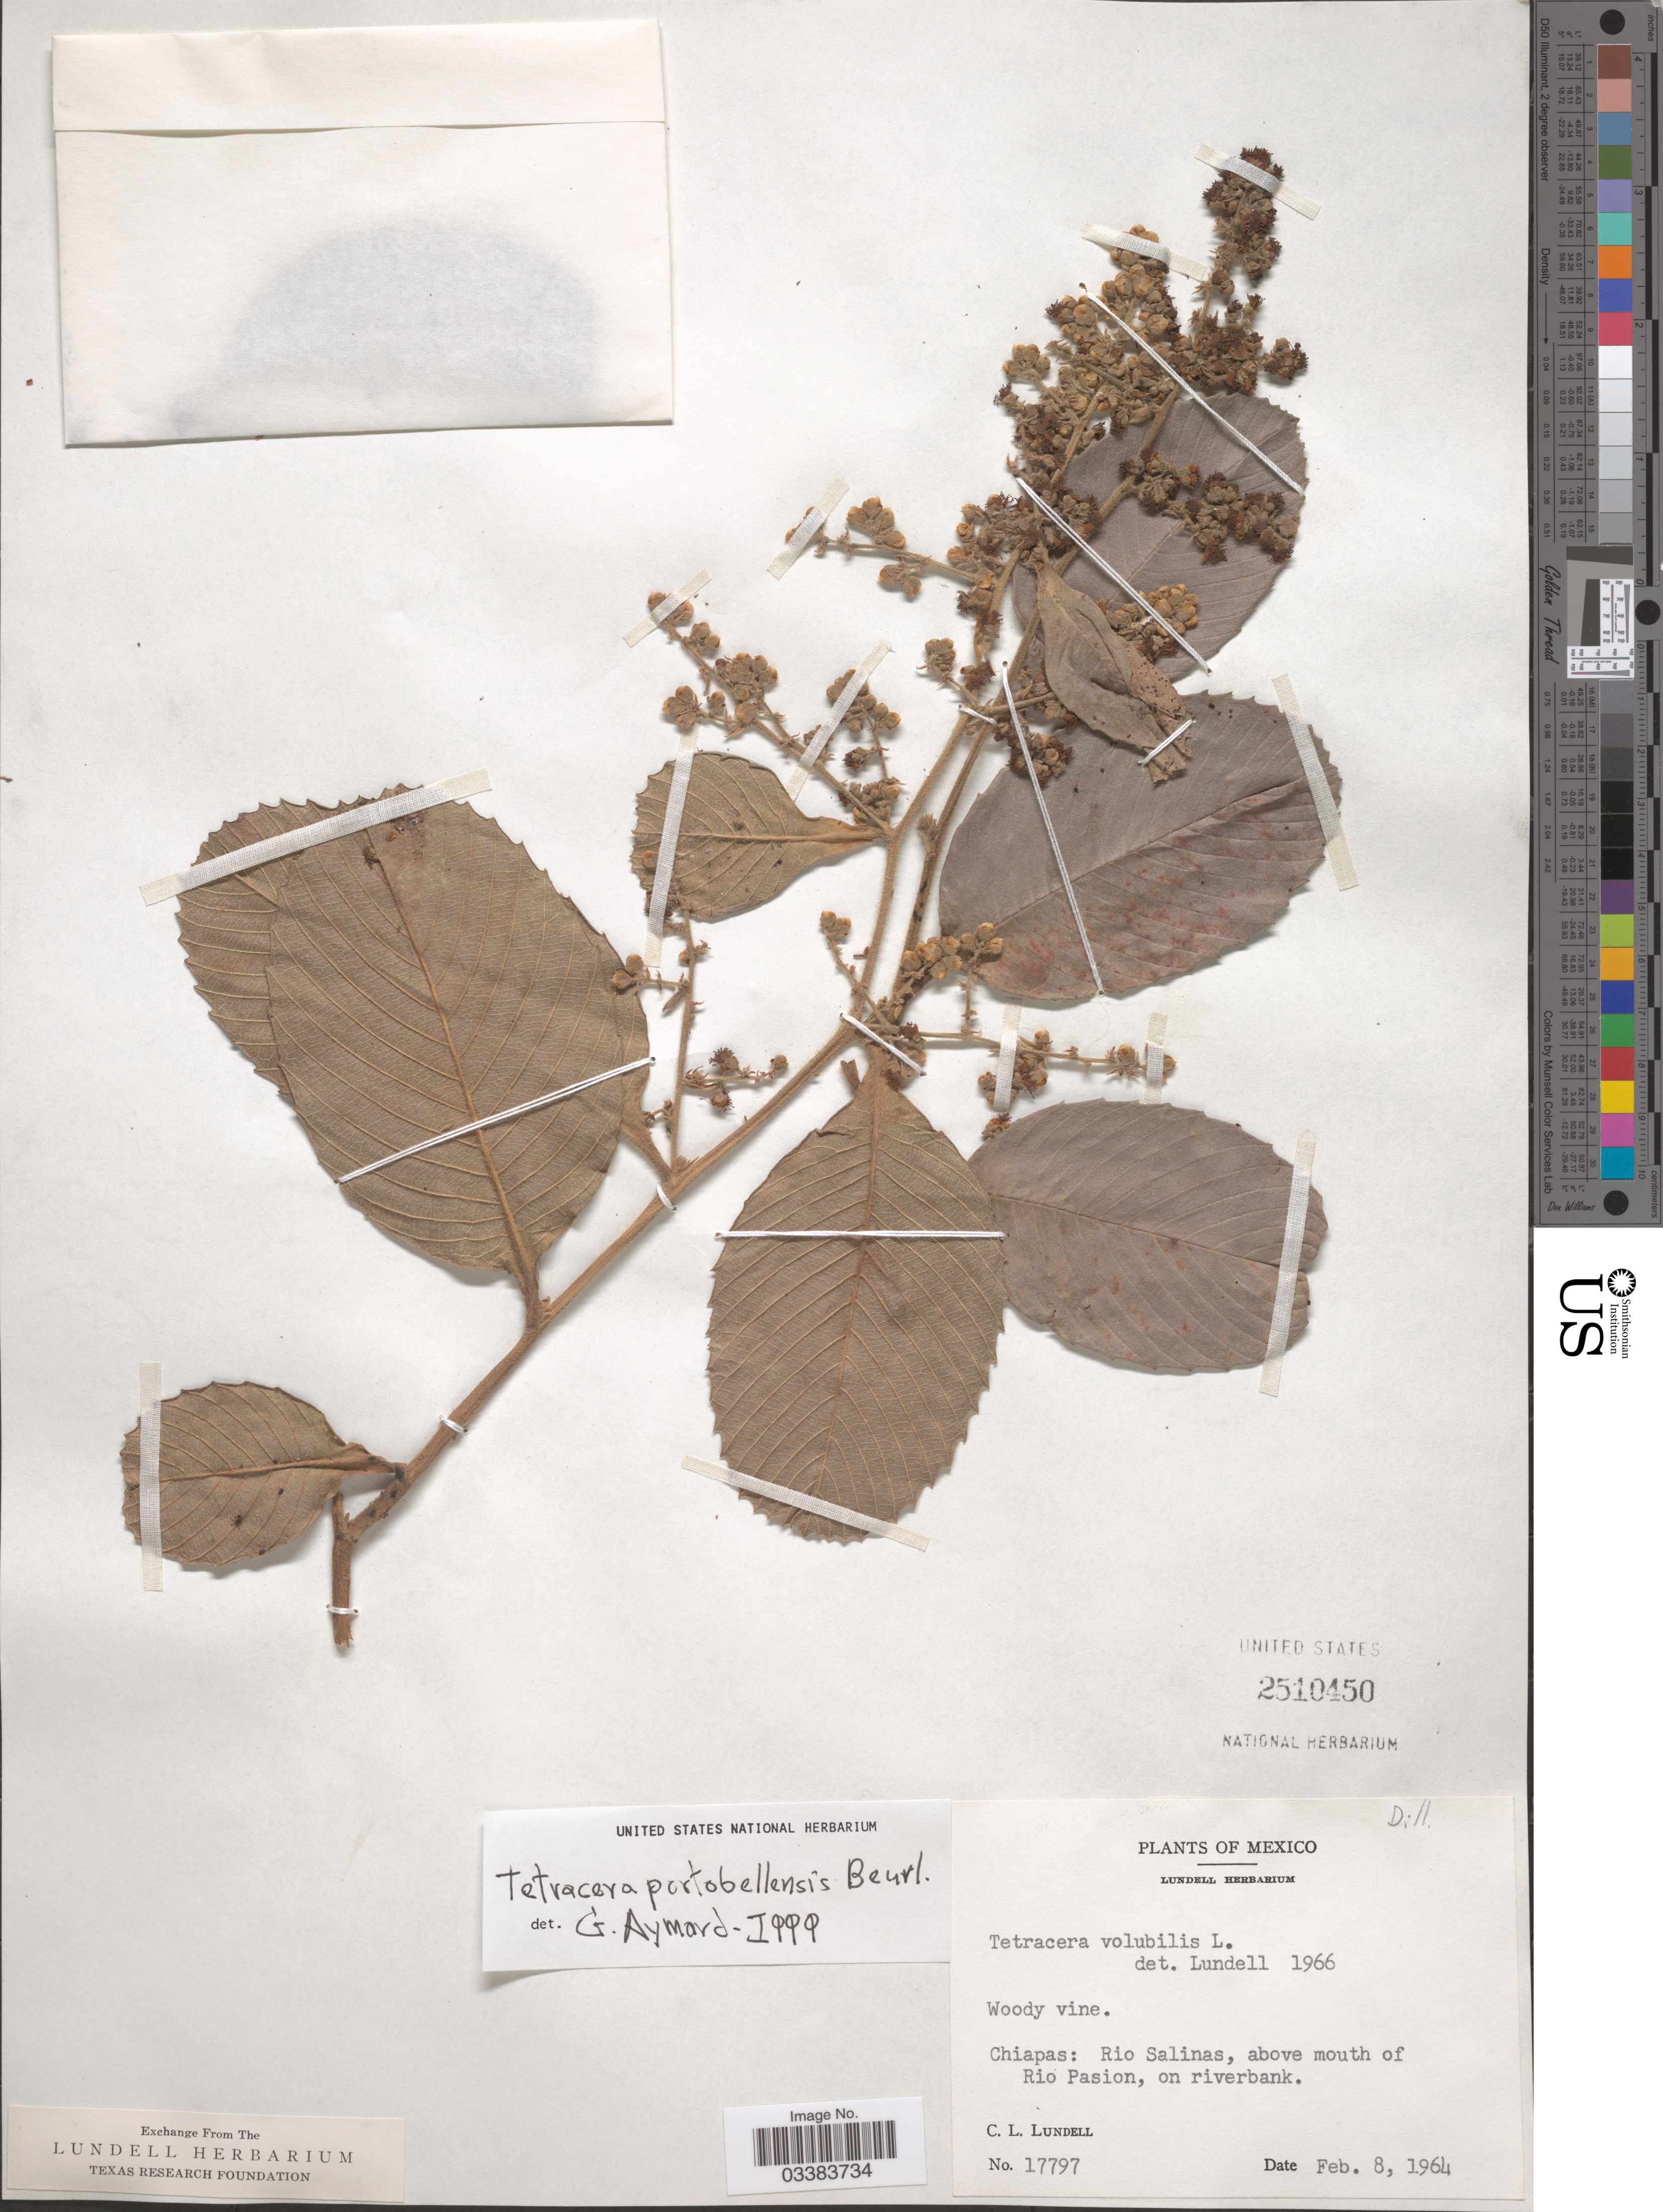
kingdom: Plantae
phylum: Tracheophyta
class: Magnoliopsida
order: Dilleniales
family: Dilleniaceae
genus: Tetracera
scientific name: Tetracera portobellensis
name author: Beurl.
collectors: C. L. Lundell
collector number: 17797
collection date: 1964-02-08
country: Mexico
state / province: Chiapas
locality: Rio Salinas, above mouth of Rio Pasion, on riverbank.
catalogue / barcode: US 2510450